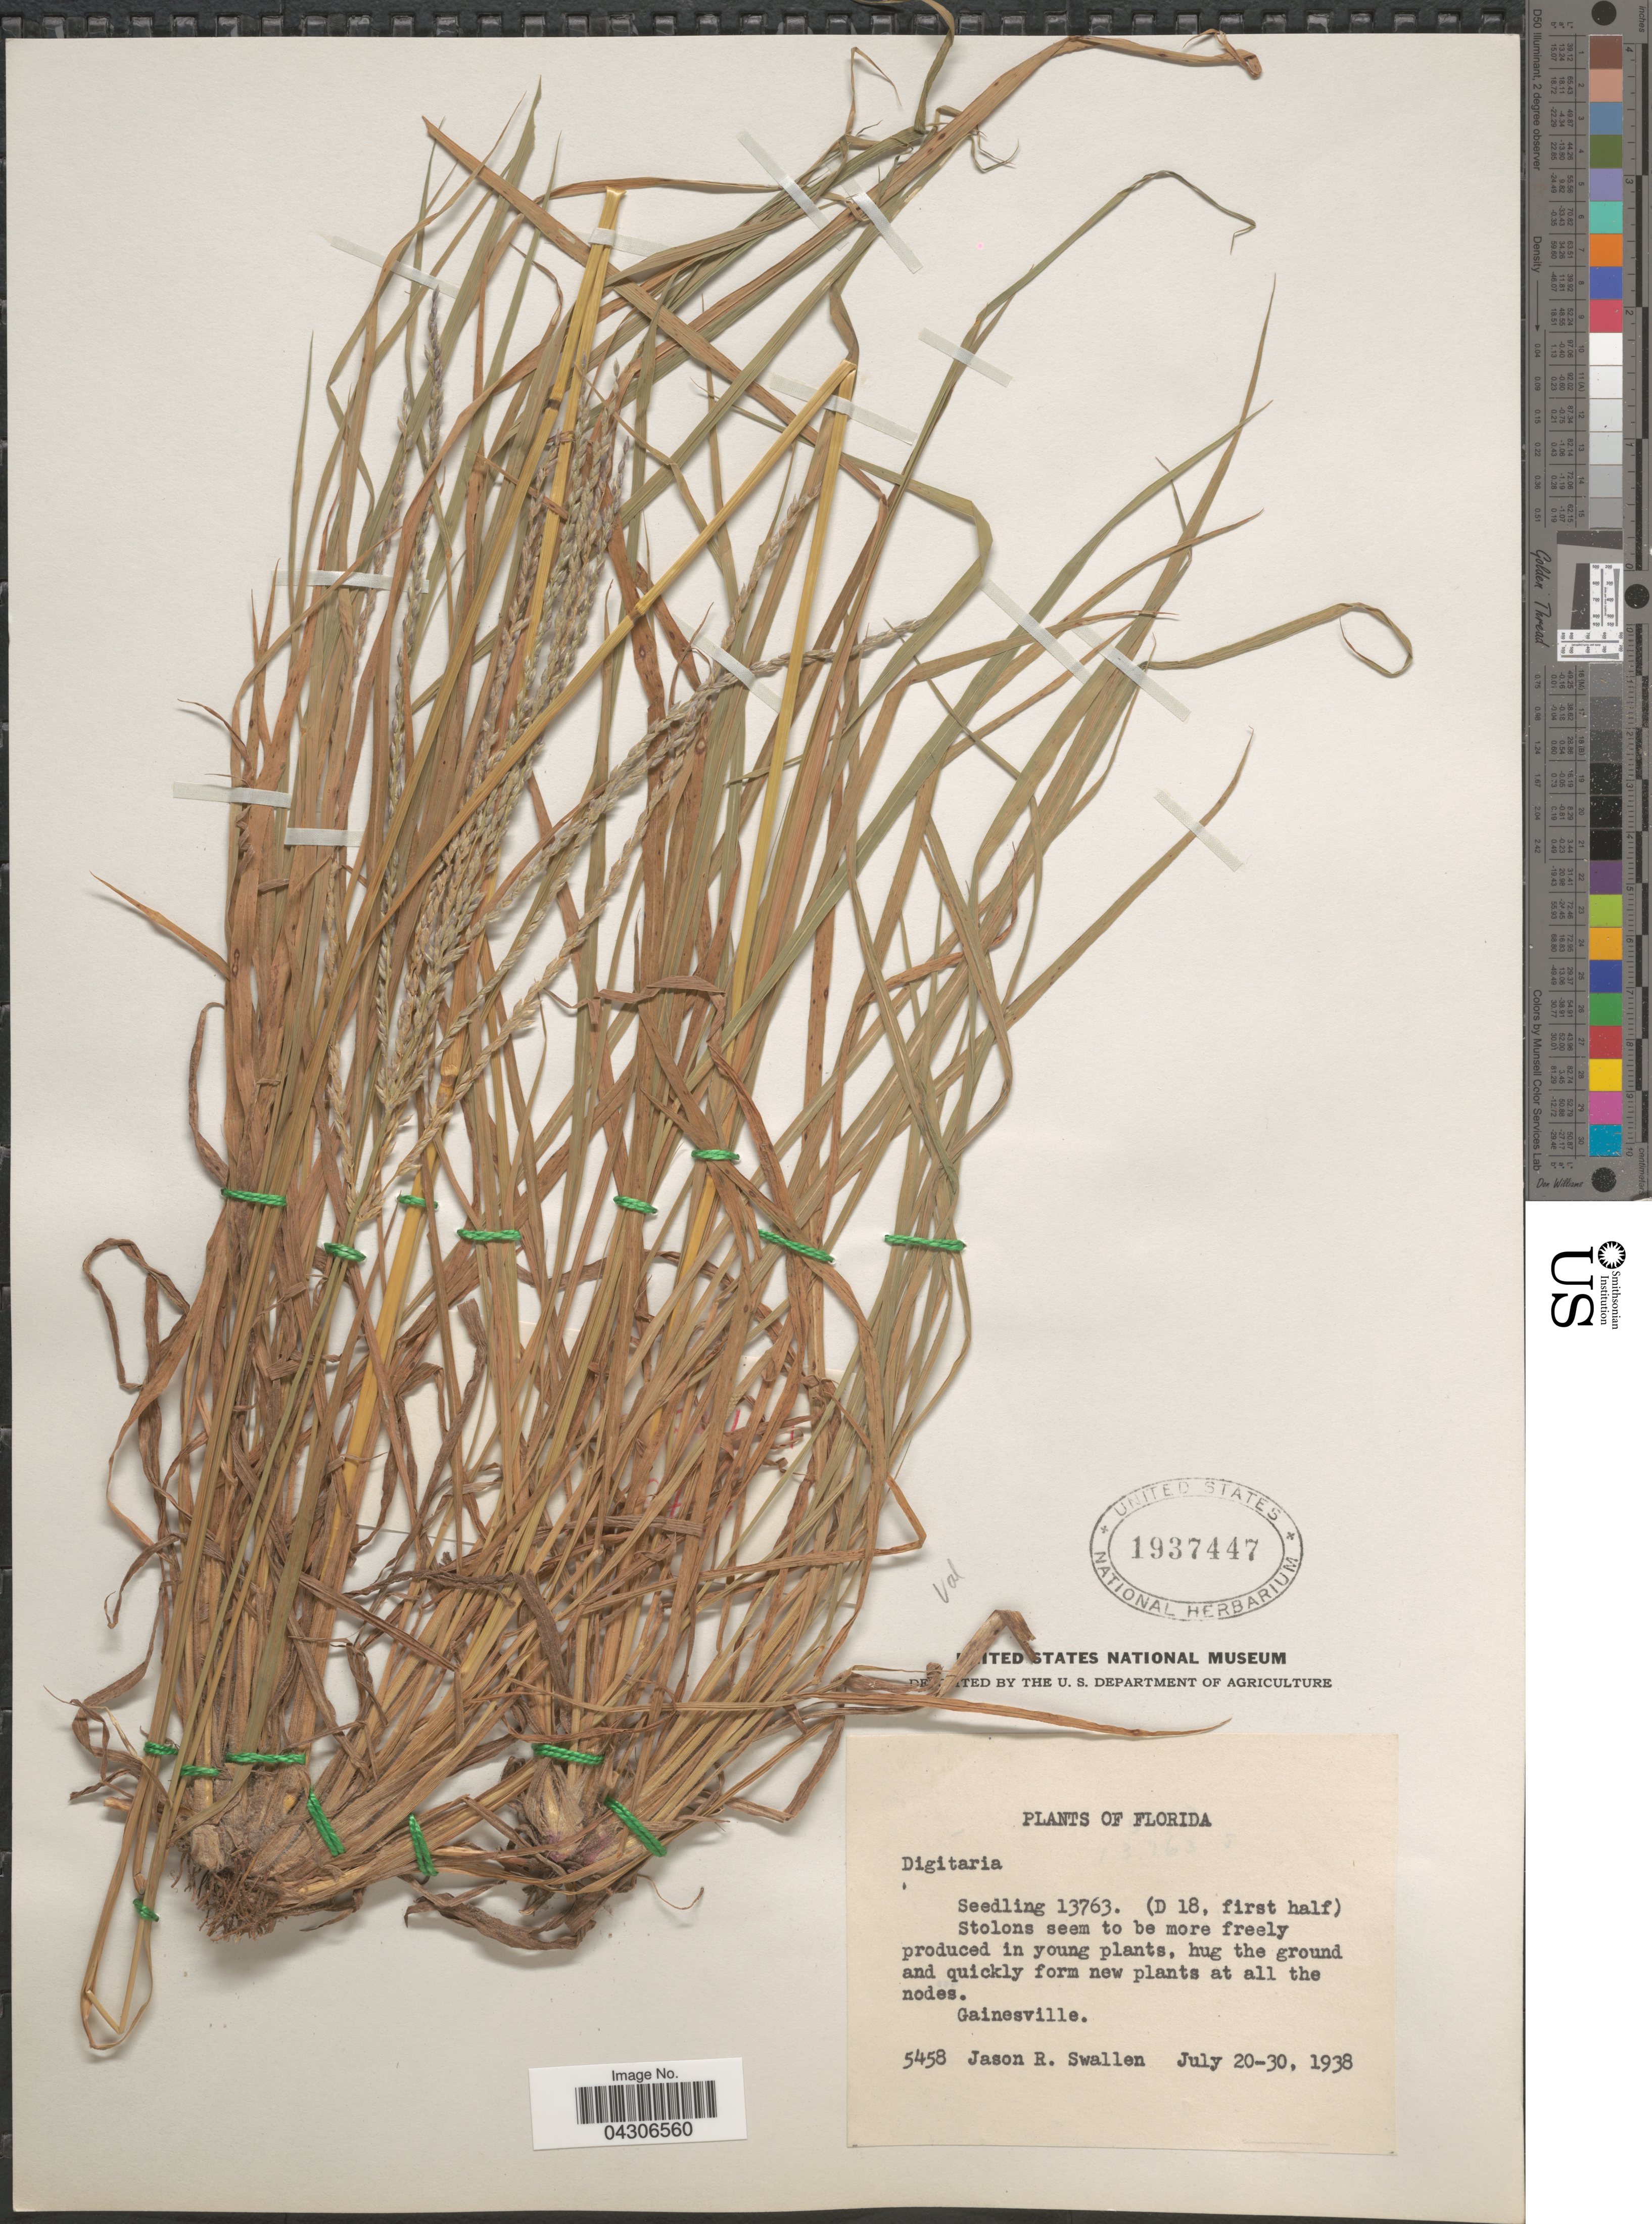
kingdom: Plantae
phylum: Tracheophyta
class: Liliopsida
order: Poales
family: Poaceae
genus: Digitaria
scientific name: Digitaria sp.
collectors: J. R. Swallen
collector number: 5458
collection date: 1938-07-20/1938-07-30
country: United States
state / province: Florida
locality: Gainesville.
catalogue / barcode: US 1937447